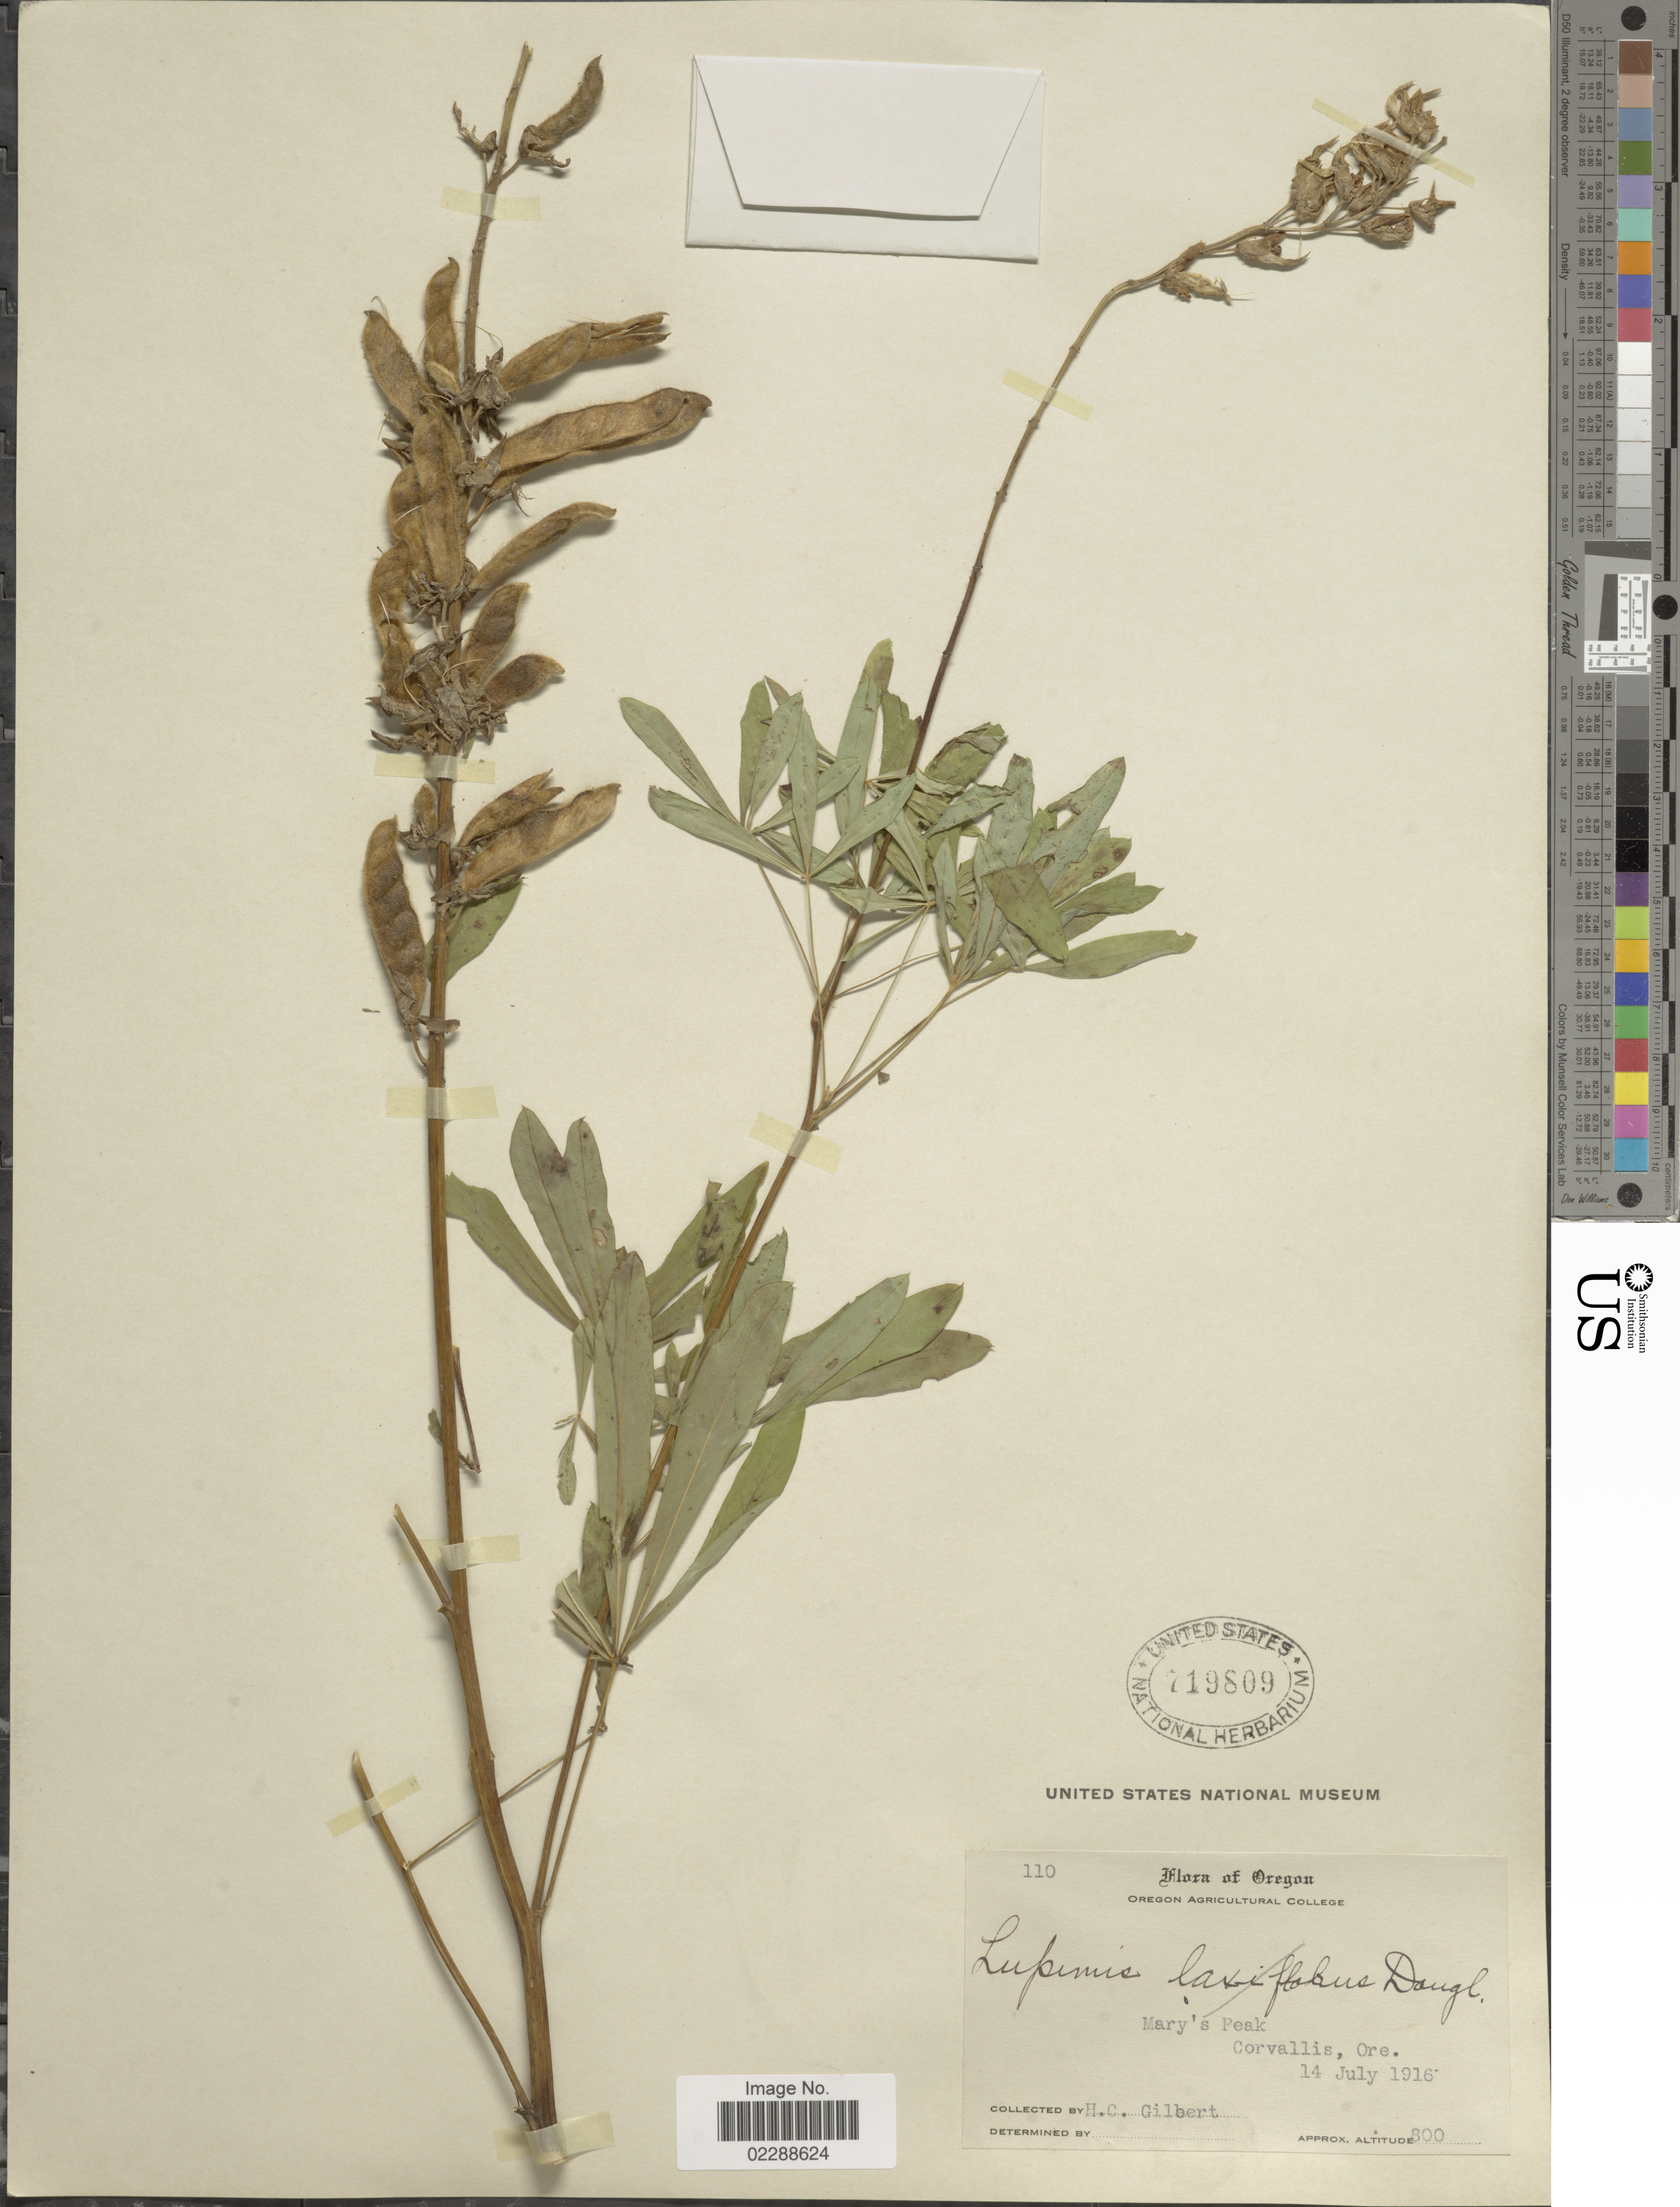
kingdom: Plantae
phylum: Tracheophyta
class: Magnoliopsida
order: Fabales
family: Fabaceae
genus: Lupinus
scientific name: Lupinus sp.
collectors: H. Gilbert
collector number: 110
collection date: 1916-07-14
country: United States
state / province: Oregon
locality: Mary's Peak, Corvallis, Ore.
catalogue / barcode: US 719809